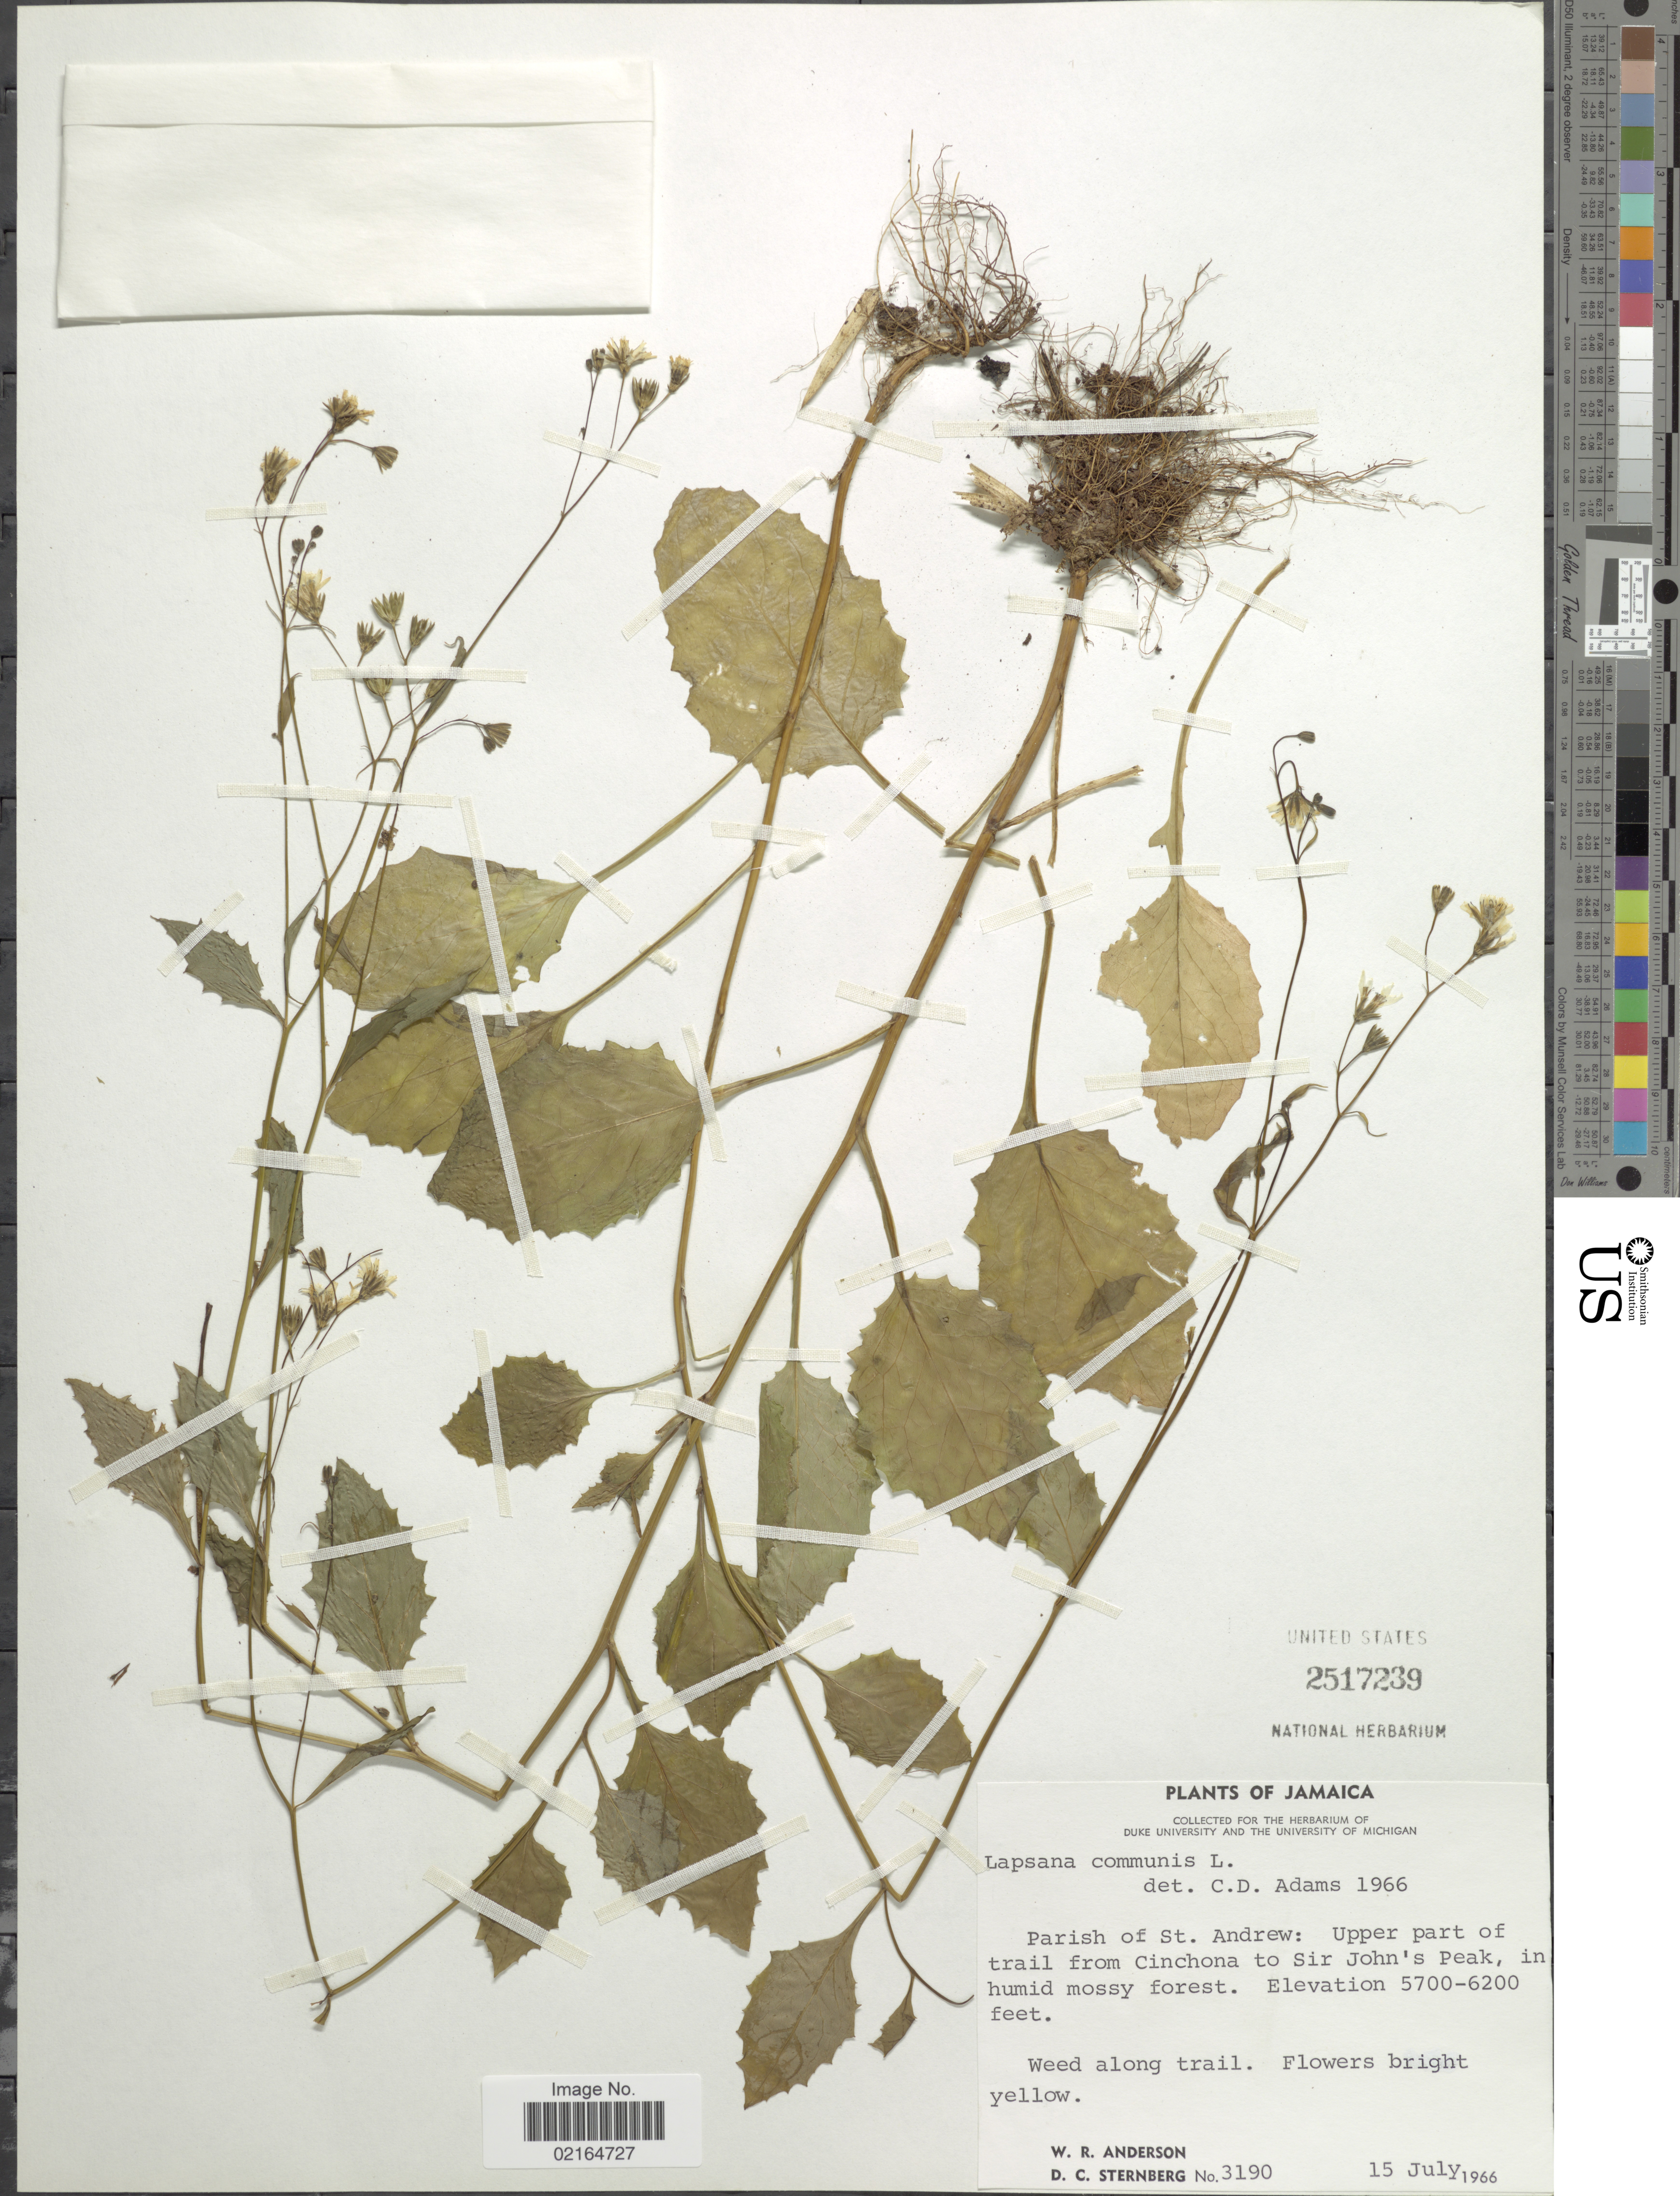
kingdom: Plantae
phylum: Tracheophyta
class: Magnoliopsida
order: Asterales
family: Asteraceae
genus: Lapsana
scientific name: Lapsana communis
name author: L.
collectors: W. Anderson & D. Sternberg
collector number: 3190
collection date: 1966-07-15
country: Jamaica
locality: Parish of St. Andrew: Upper part of trail from Cinchona to Sir John's Peak, in humid mossy forest.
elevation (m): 1737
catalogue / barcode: US 2517239